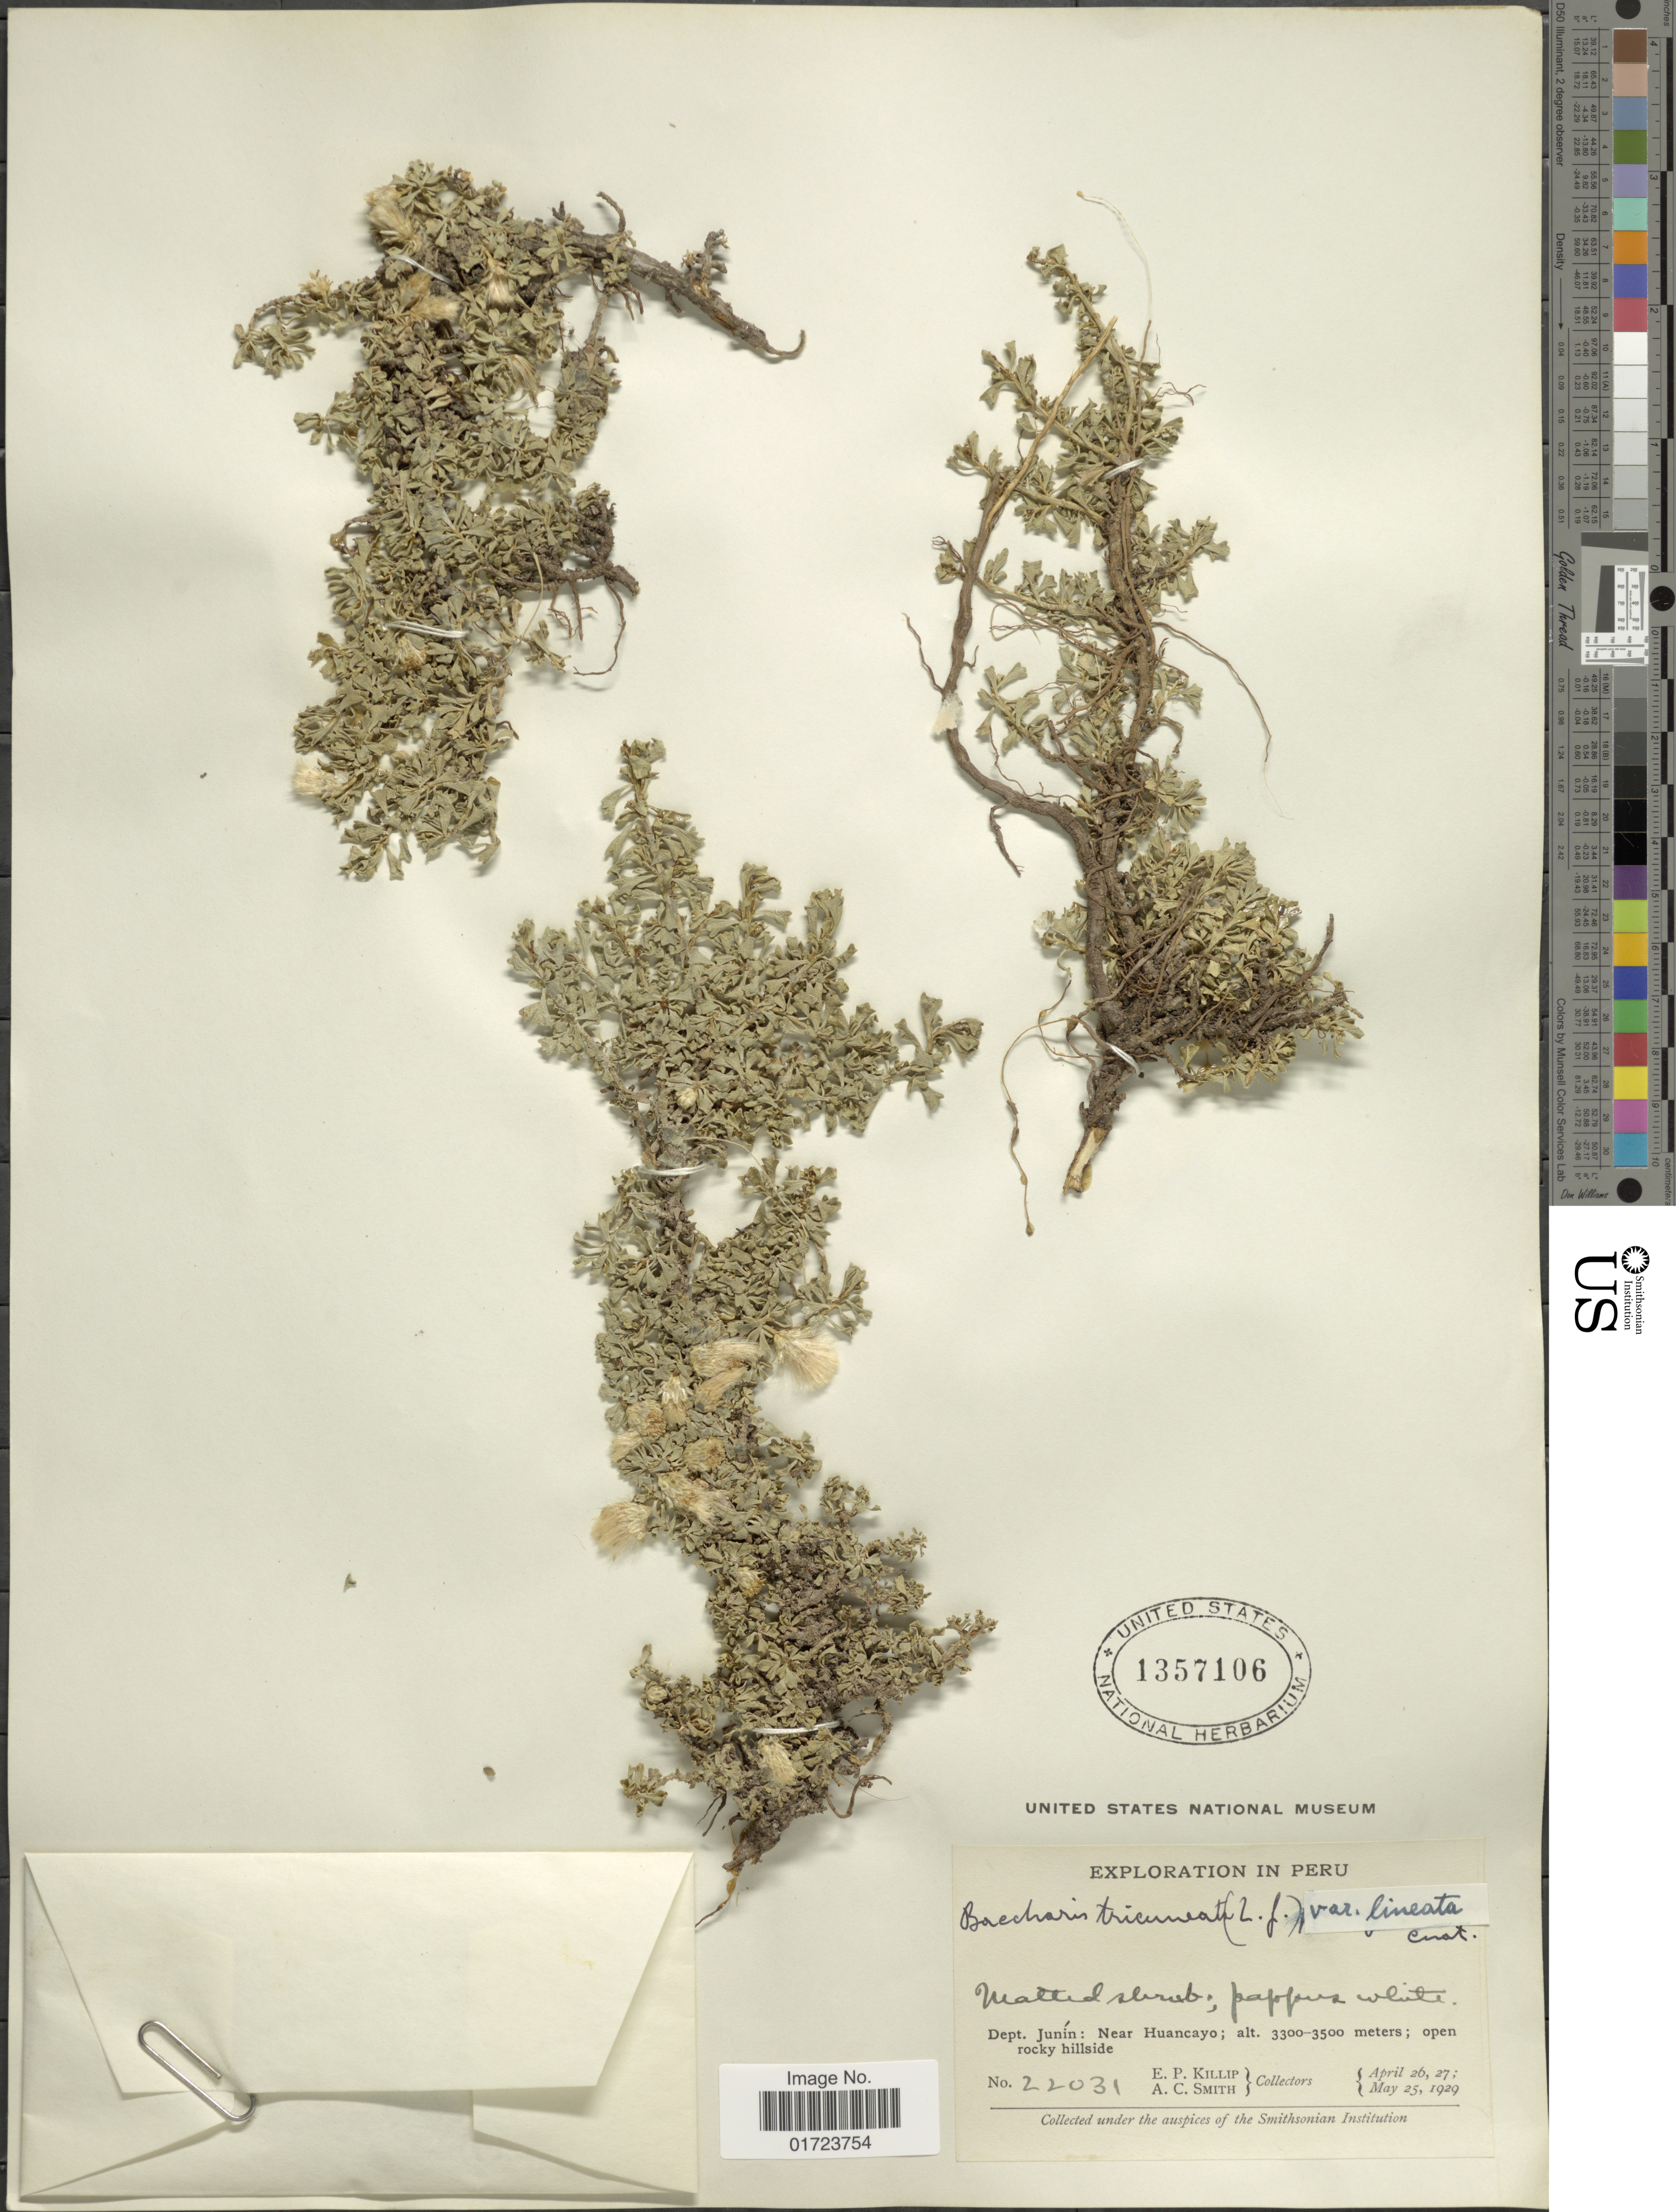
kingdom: Plantae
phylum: Tracheophyta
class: Magnoliopsida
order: Asterales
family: Asteraceae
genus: Baccharis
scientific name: Baccharis tricuneata var. lineata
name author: Cuatrec.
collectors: E. P. Killip & A. C. Smith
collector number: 22031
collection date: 1929-04-26/1929-05-25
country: Peru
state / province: Junín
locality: Dept. Junin: Near Huancayo.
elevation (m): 3300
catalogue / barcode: US 1357106